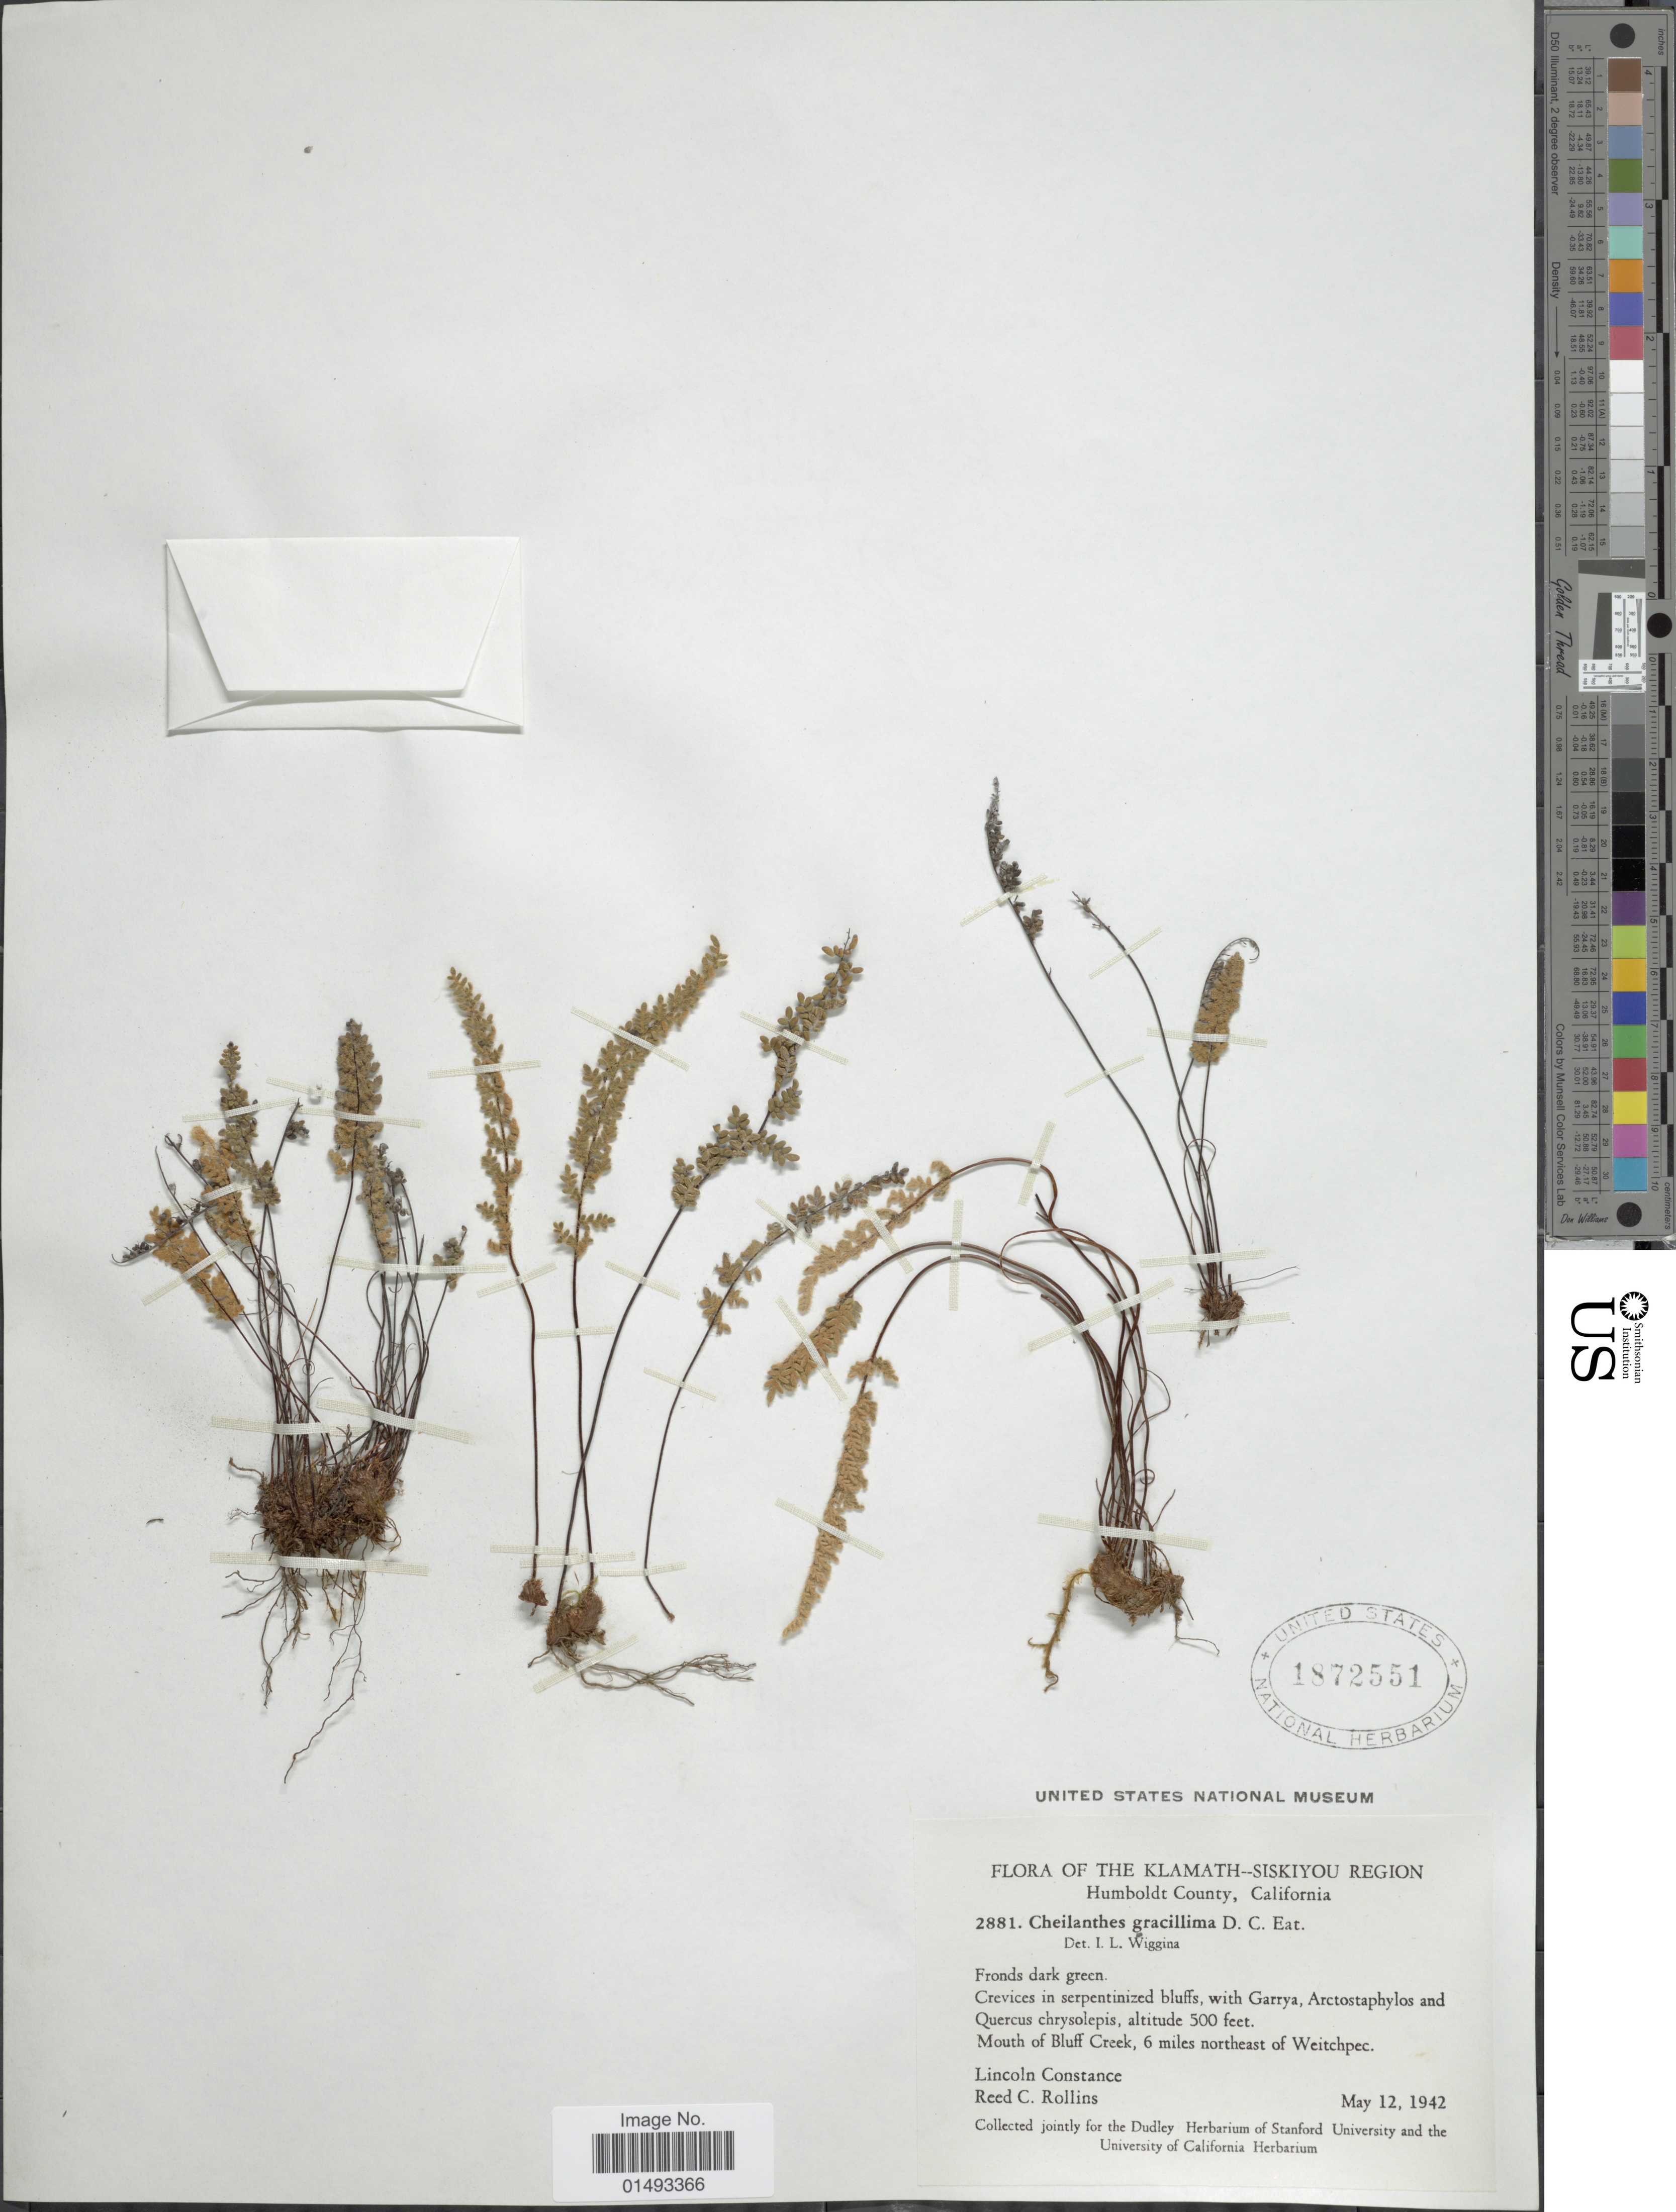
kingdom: Plantae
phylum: Tracheophyta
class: Polypodiopsida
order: Polypodiales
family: Pteridaceae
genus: Myriopteris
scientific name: Myriopteris gracillima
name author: (D.C. Eaton) J. Sm.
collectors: L. Constance & R. C. Rollins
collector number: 2881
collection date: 1942-05-12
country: United States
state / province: California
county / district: Humboldt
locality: The Klamath--Siskiyou Region, Humboldt County, Mouth of Bluff Creek, 6 miles northeast of Weitchpec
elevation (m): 152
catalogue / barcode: US 1872551